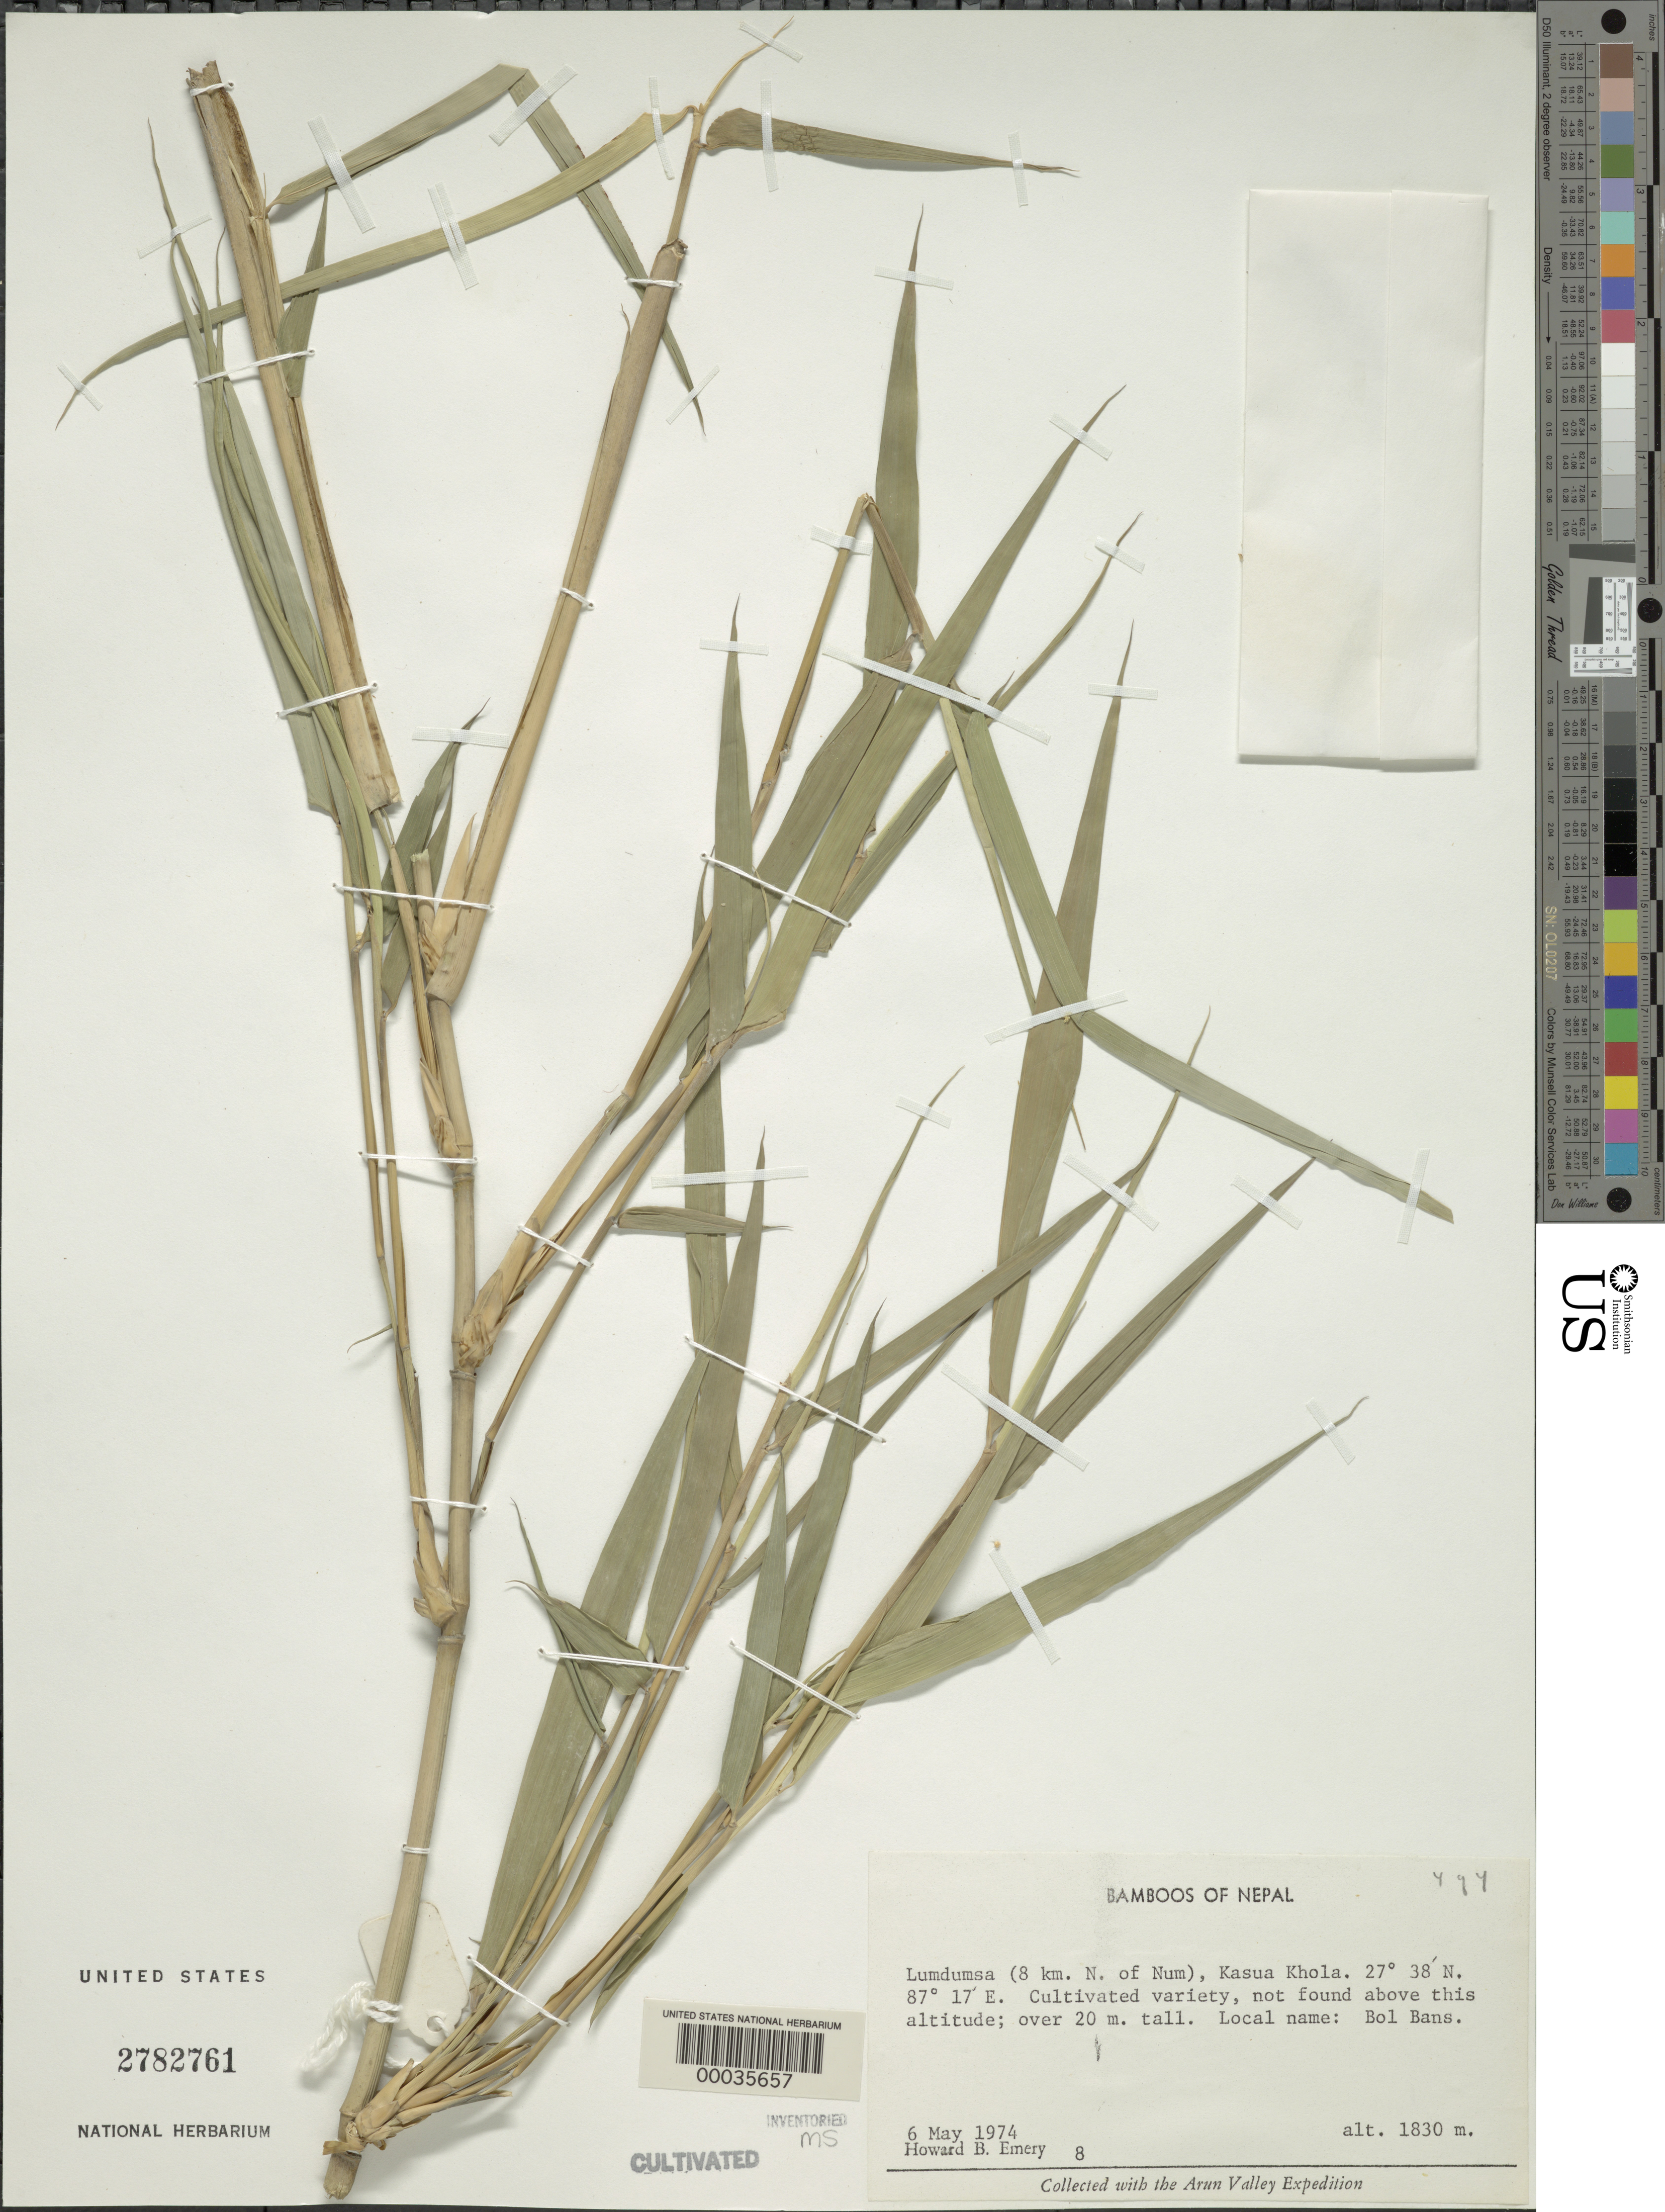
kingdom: Plantae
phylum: Tracheophyta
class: Liliopsida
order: Poales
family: Poaceae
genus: Dendrocalamus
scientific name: Dendrocalamus sp.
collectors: H. B. Emery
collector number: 8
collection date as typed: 06 May 1974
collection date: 1974-05-06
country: Nepal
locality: Lumdumsa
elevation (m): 1830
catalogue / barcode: US 2782761